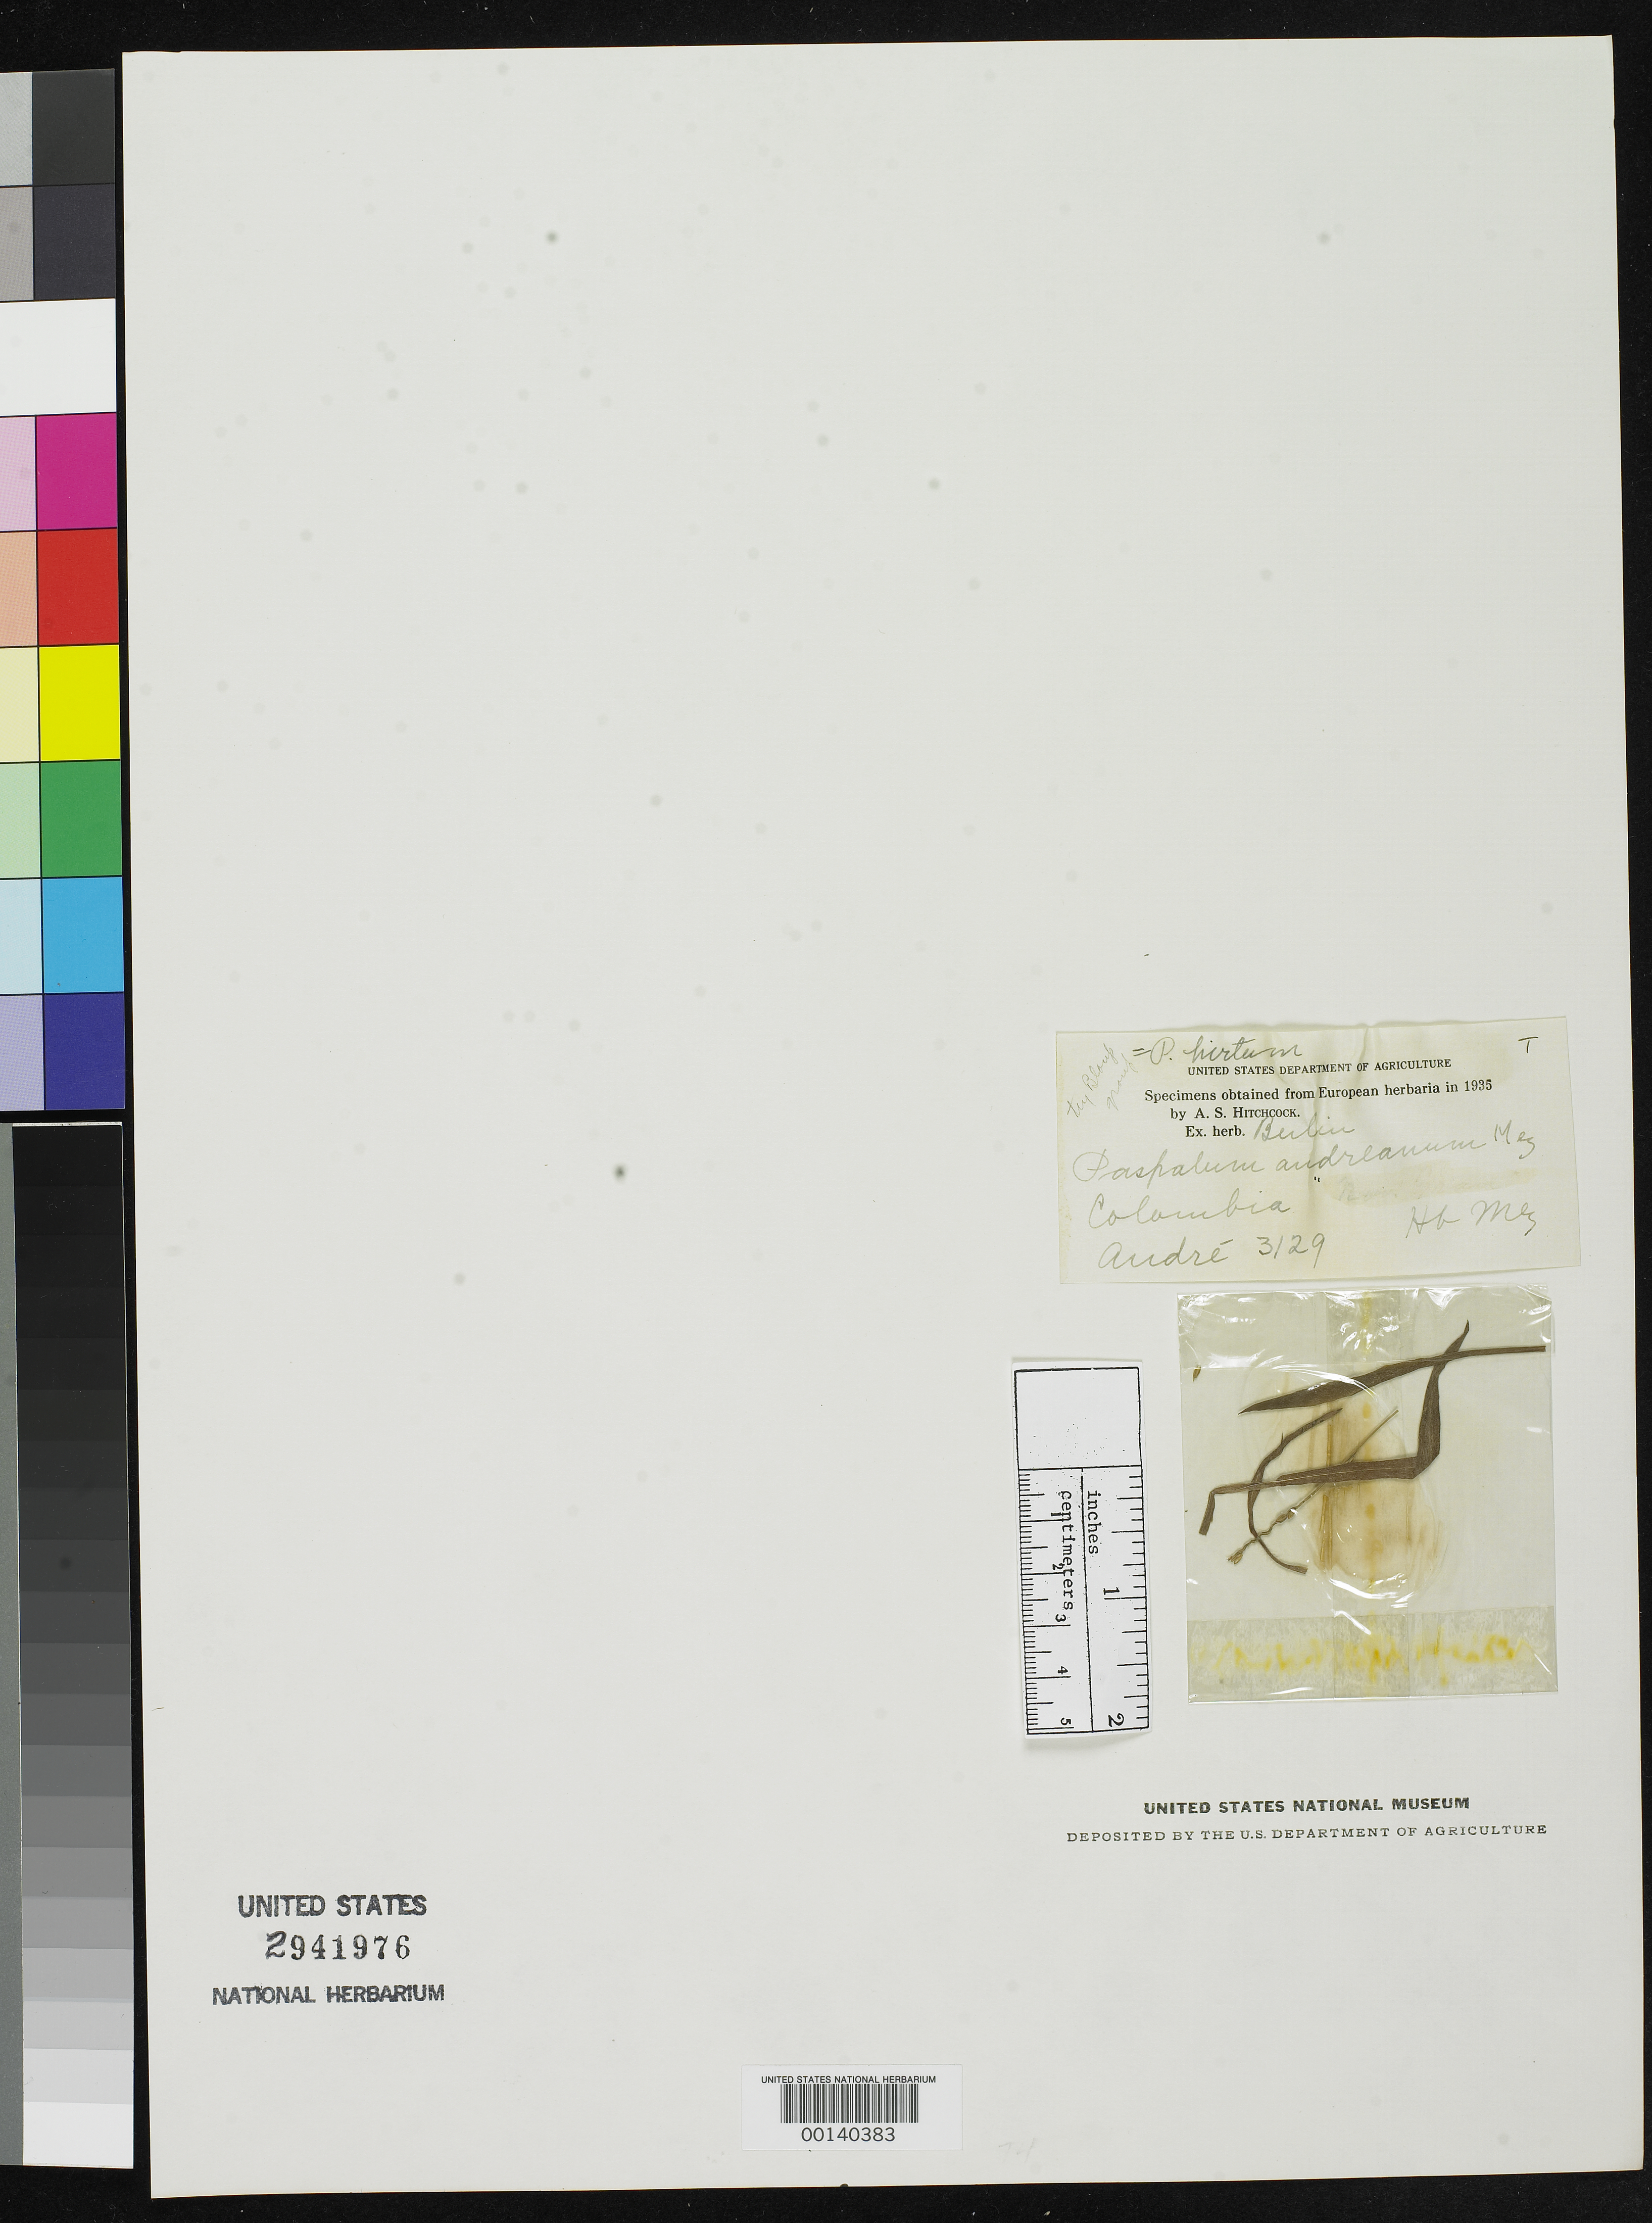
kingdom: Plantae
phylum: Tracheophyta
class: Liliopsida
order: Poales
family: Poaceae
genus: Paspalum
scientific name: Paspalum andreanum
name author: Mez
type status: Type Fragment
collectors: É. F. André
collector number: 3129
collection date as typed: Apr ---- to -- May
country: Colombia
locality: E Andes, Pastensibus, Alto de Tabano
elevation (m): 3600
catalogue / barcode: US 2941976